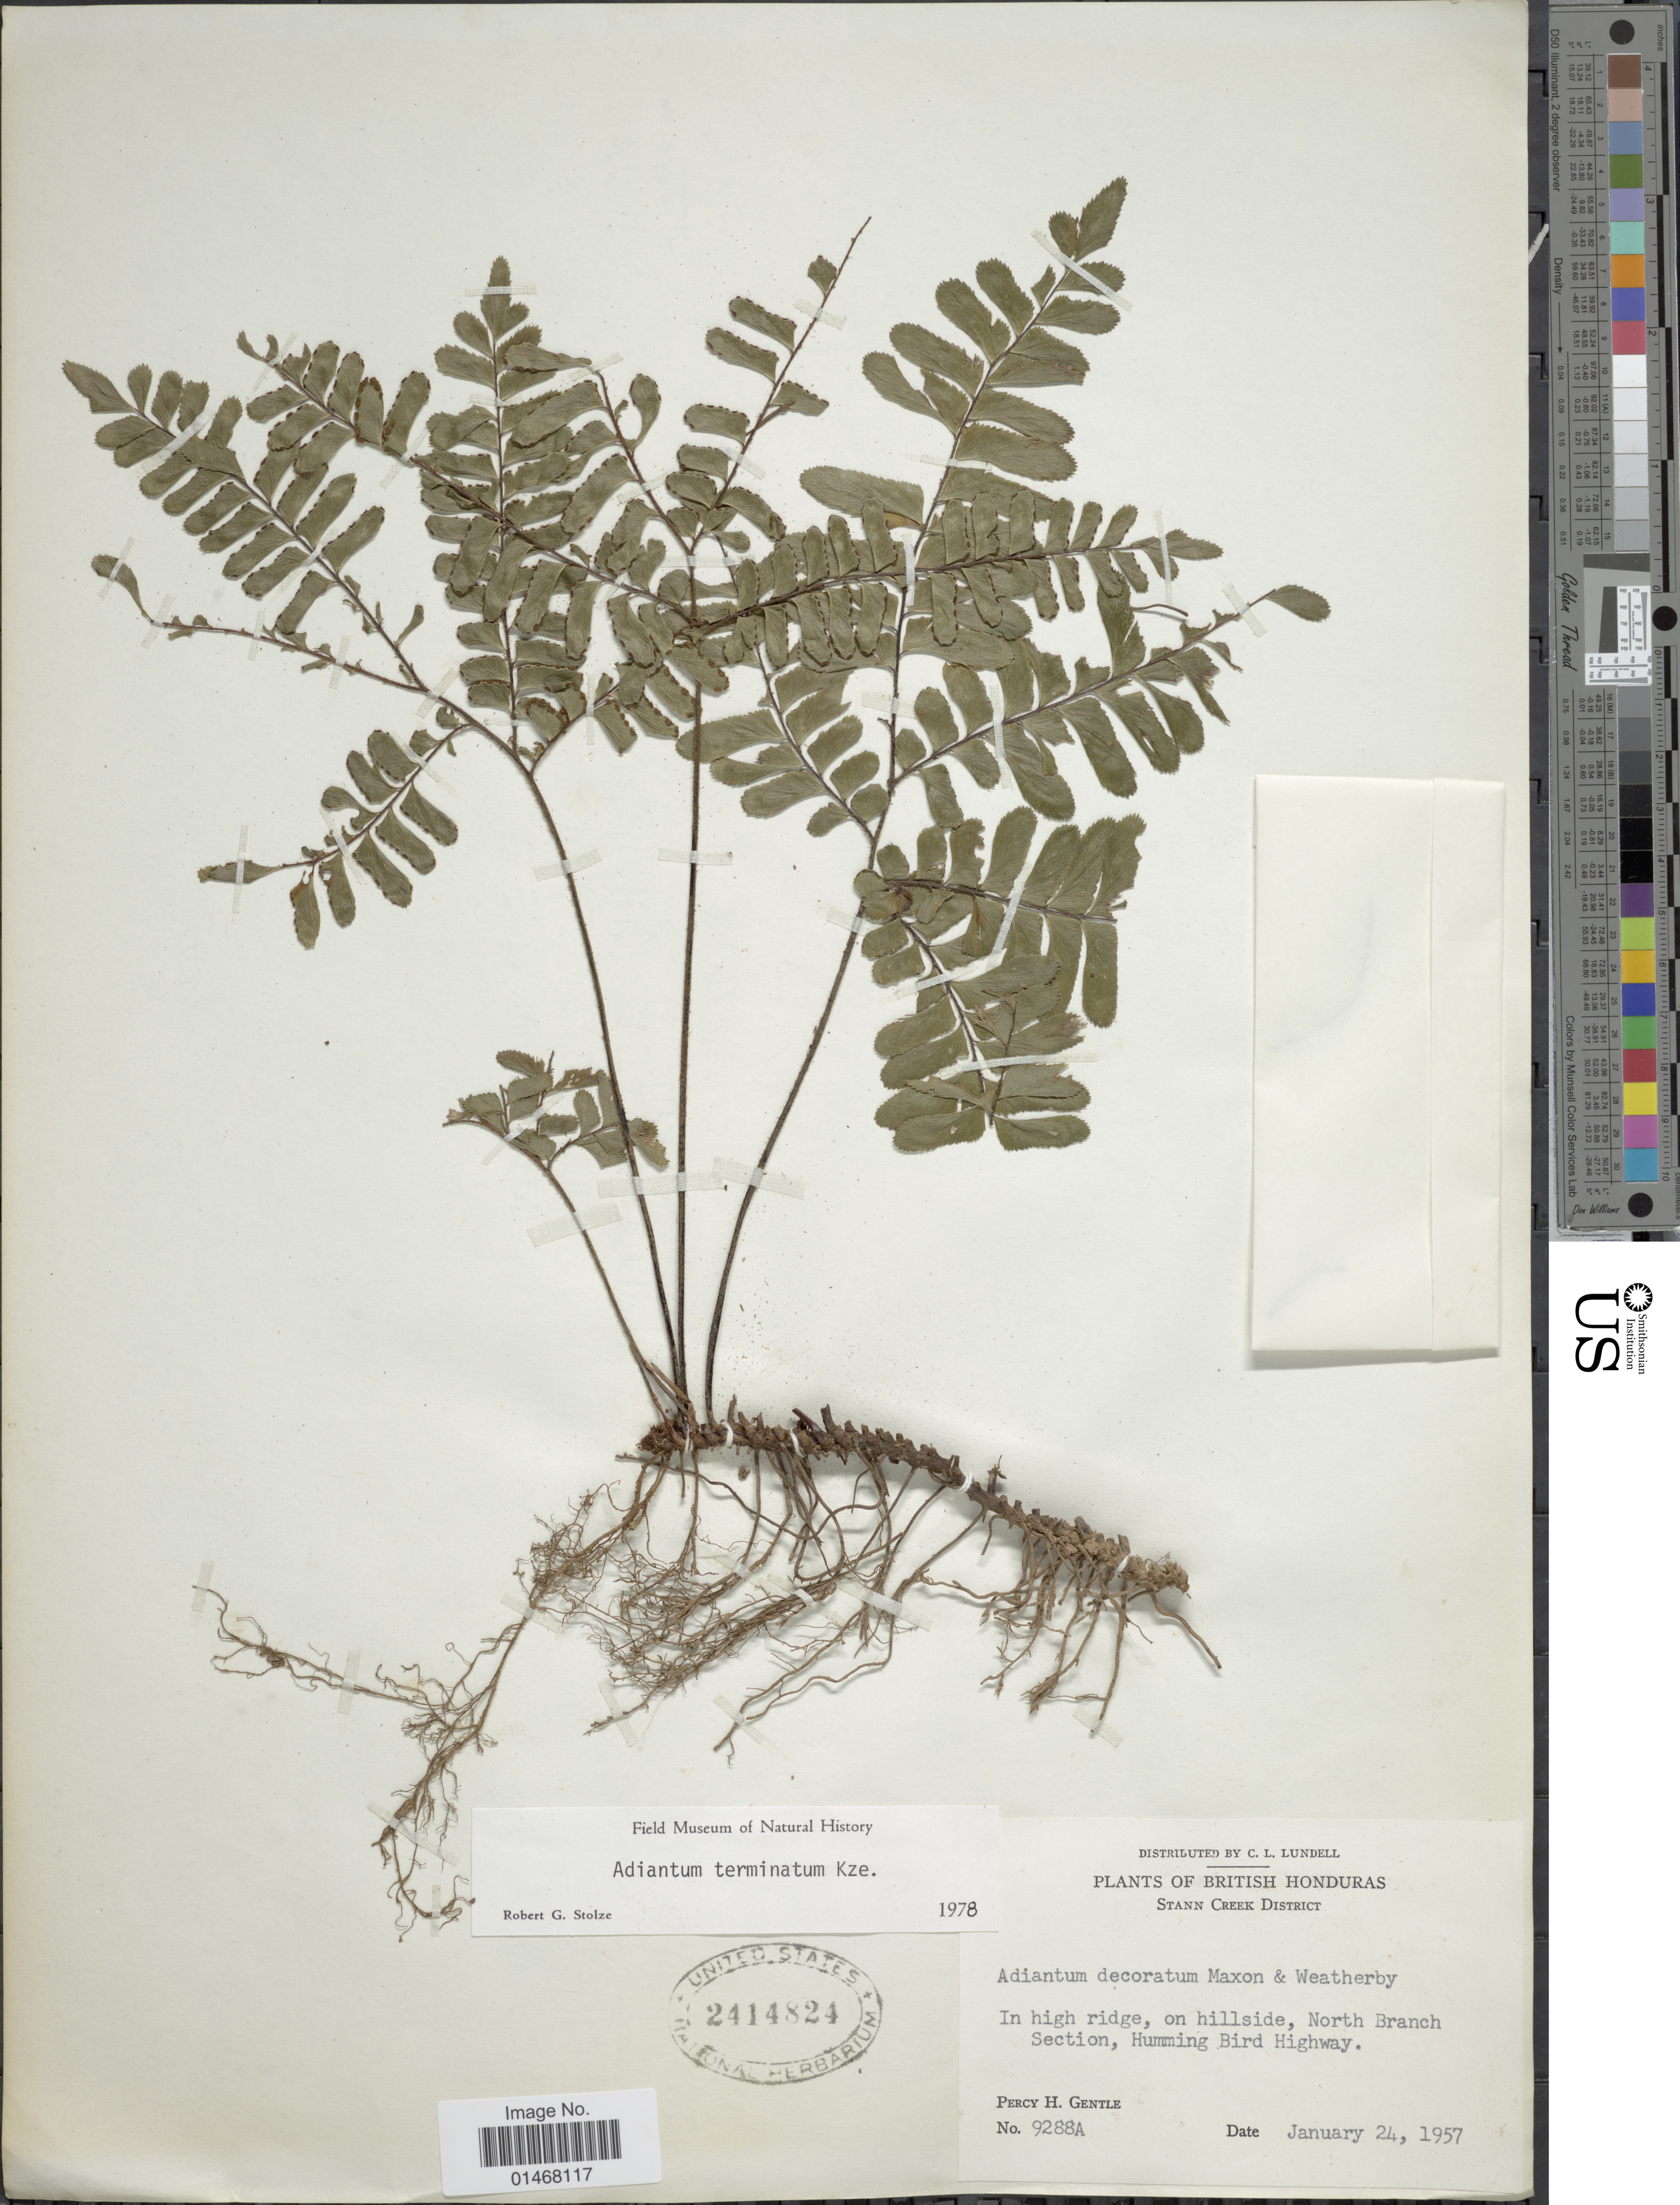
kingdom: Plantae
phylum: Tracheophyta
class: Polypodiopsida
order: Polypodiales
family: Pteridaceae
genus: Adiantum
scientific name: Adiantum terminatum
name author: Kunze ex Miq.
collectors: P. H. Gentle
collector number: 9288A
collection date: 1957-01-24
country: Belize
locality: British Honduras, In high ridge, on hillside, North bRanch Section, Humming Bird Highway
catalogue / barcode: US 2414824